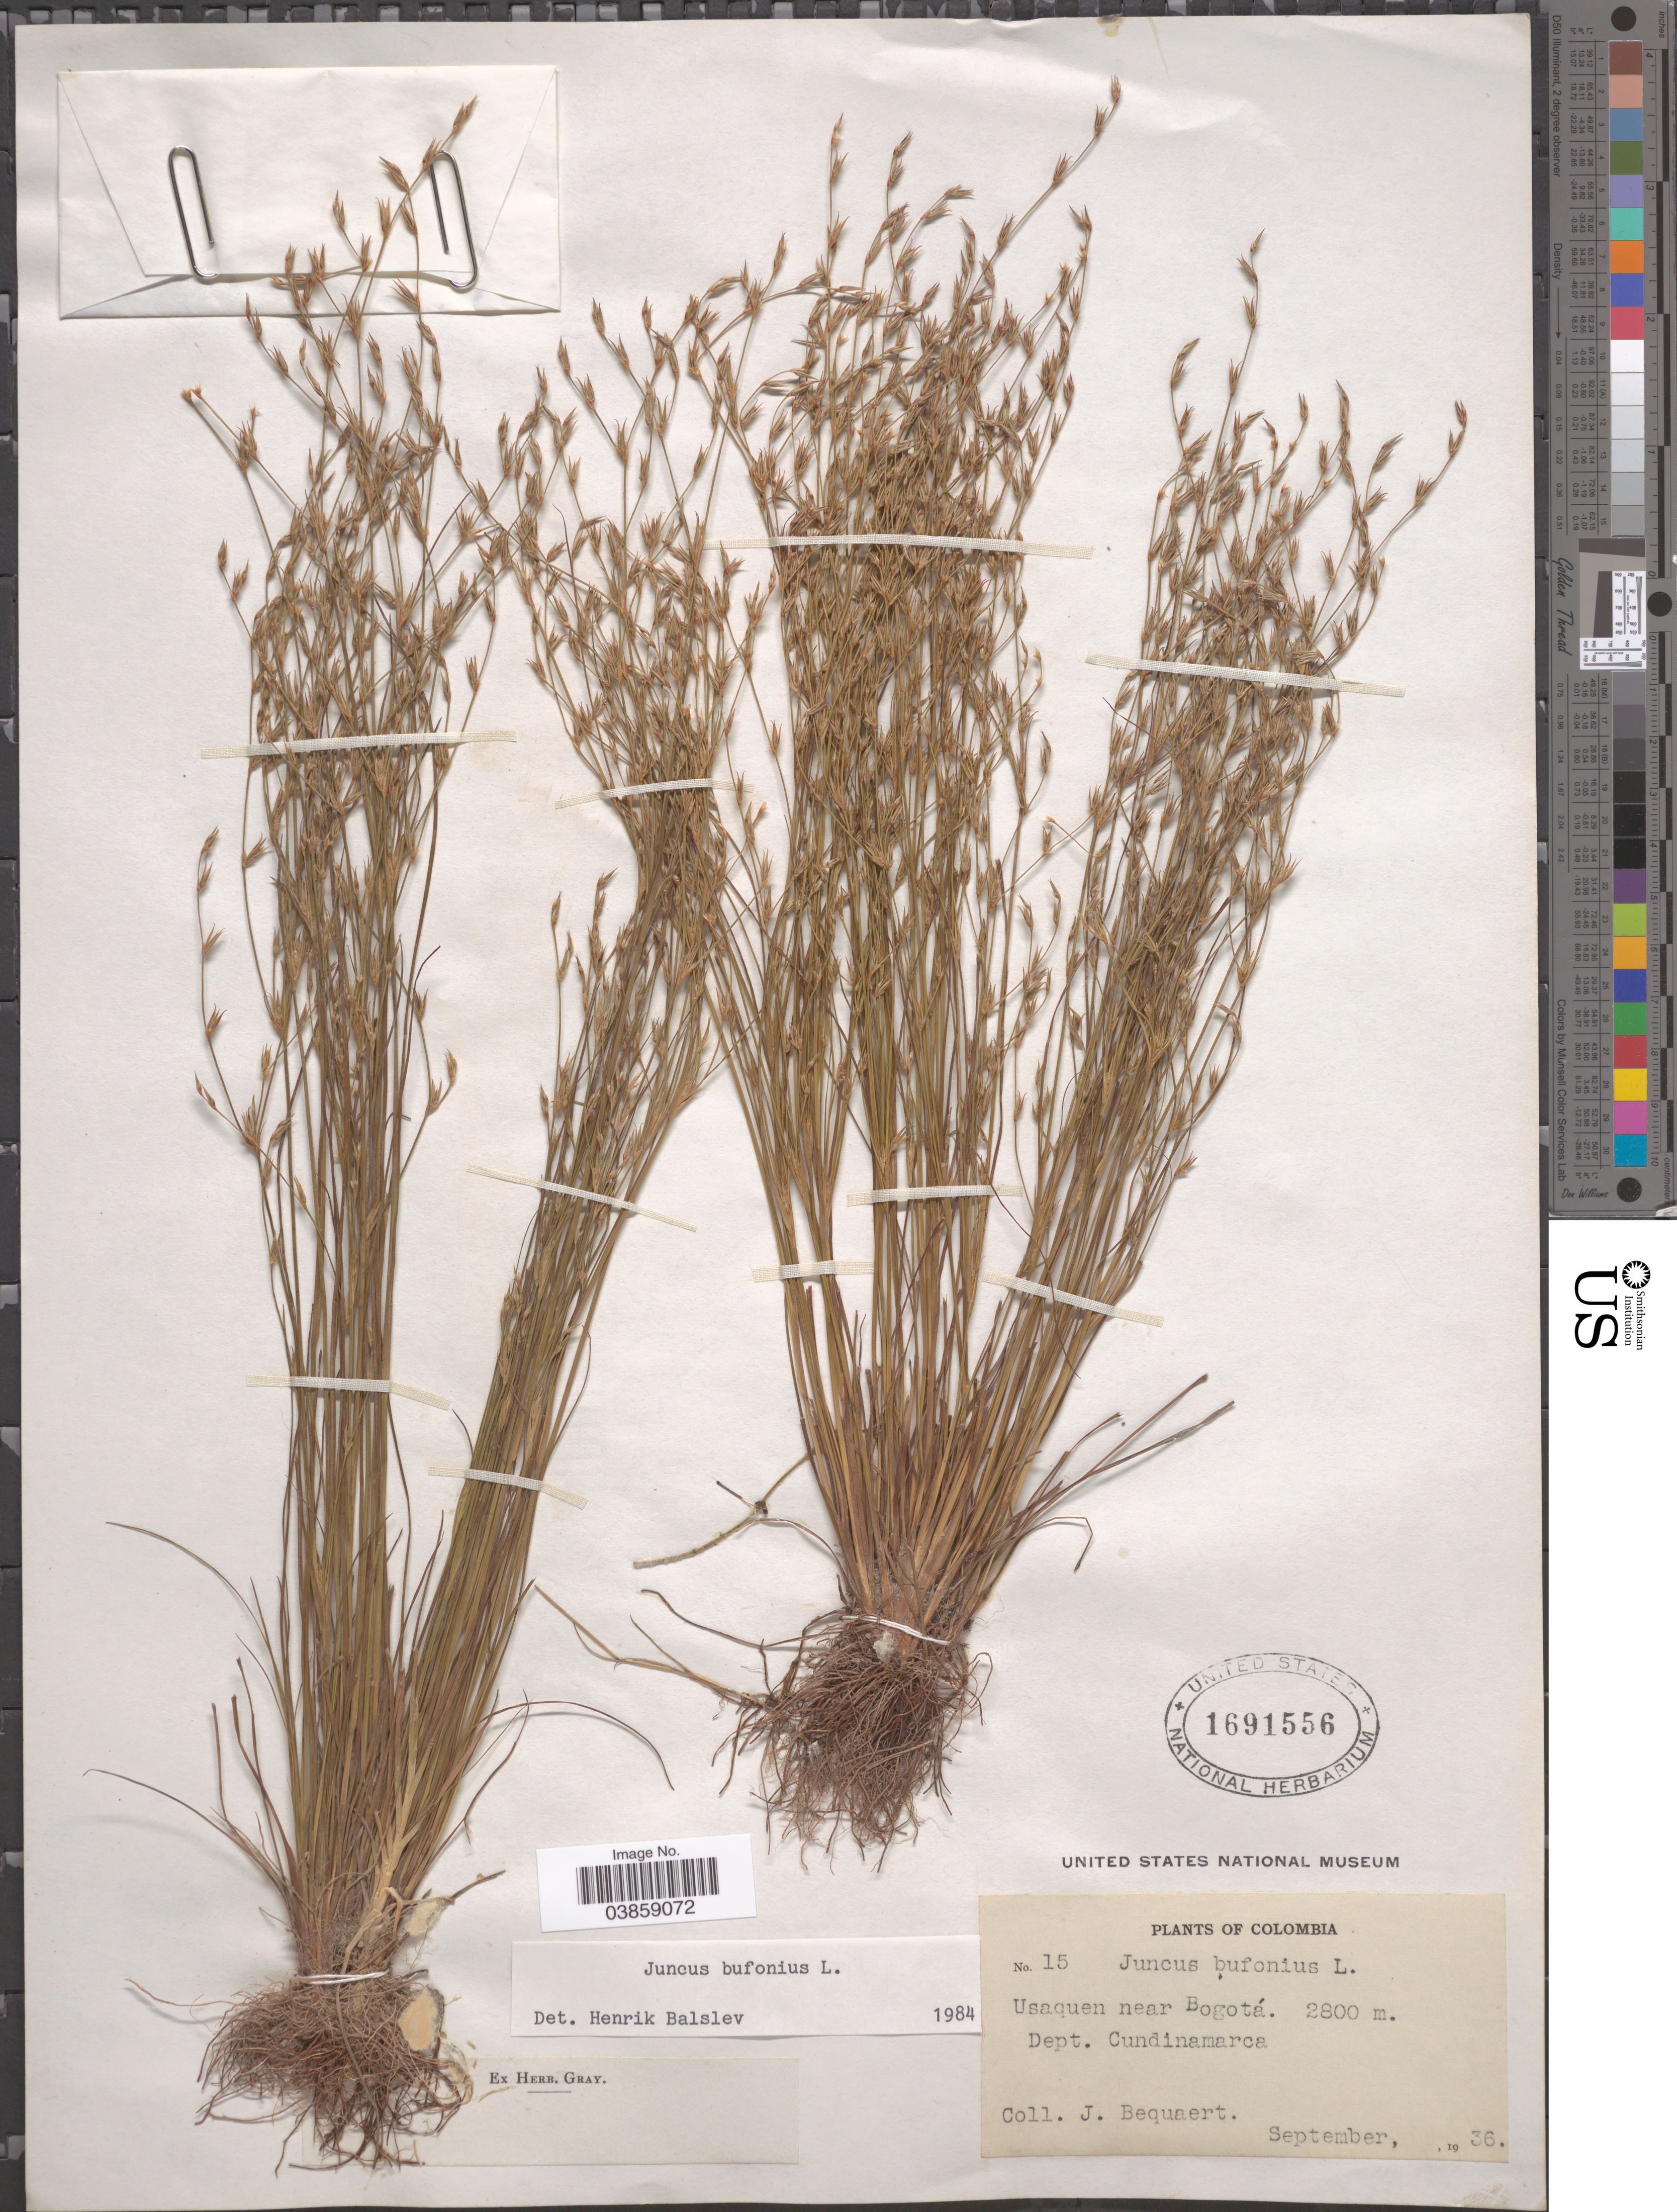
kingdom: Plantae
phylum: Tracheophyta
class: Liliopsida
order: Poales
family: Juncaceae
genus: Juncus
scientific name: Juncus bufonius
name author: L.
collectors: J. Bequaert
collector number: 15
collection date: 1936-09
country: Colombia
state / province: Cundinamarca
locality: Usaquen near Bogotá. Dept. Cundinamarca.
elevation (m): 2800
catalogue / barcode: US 1691556